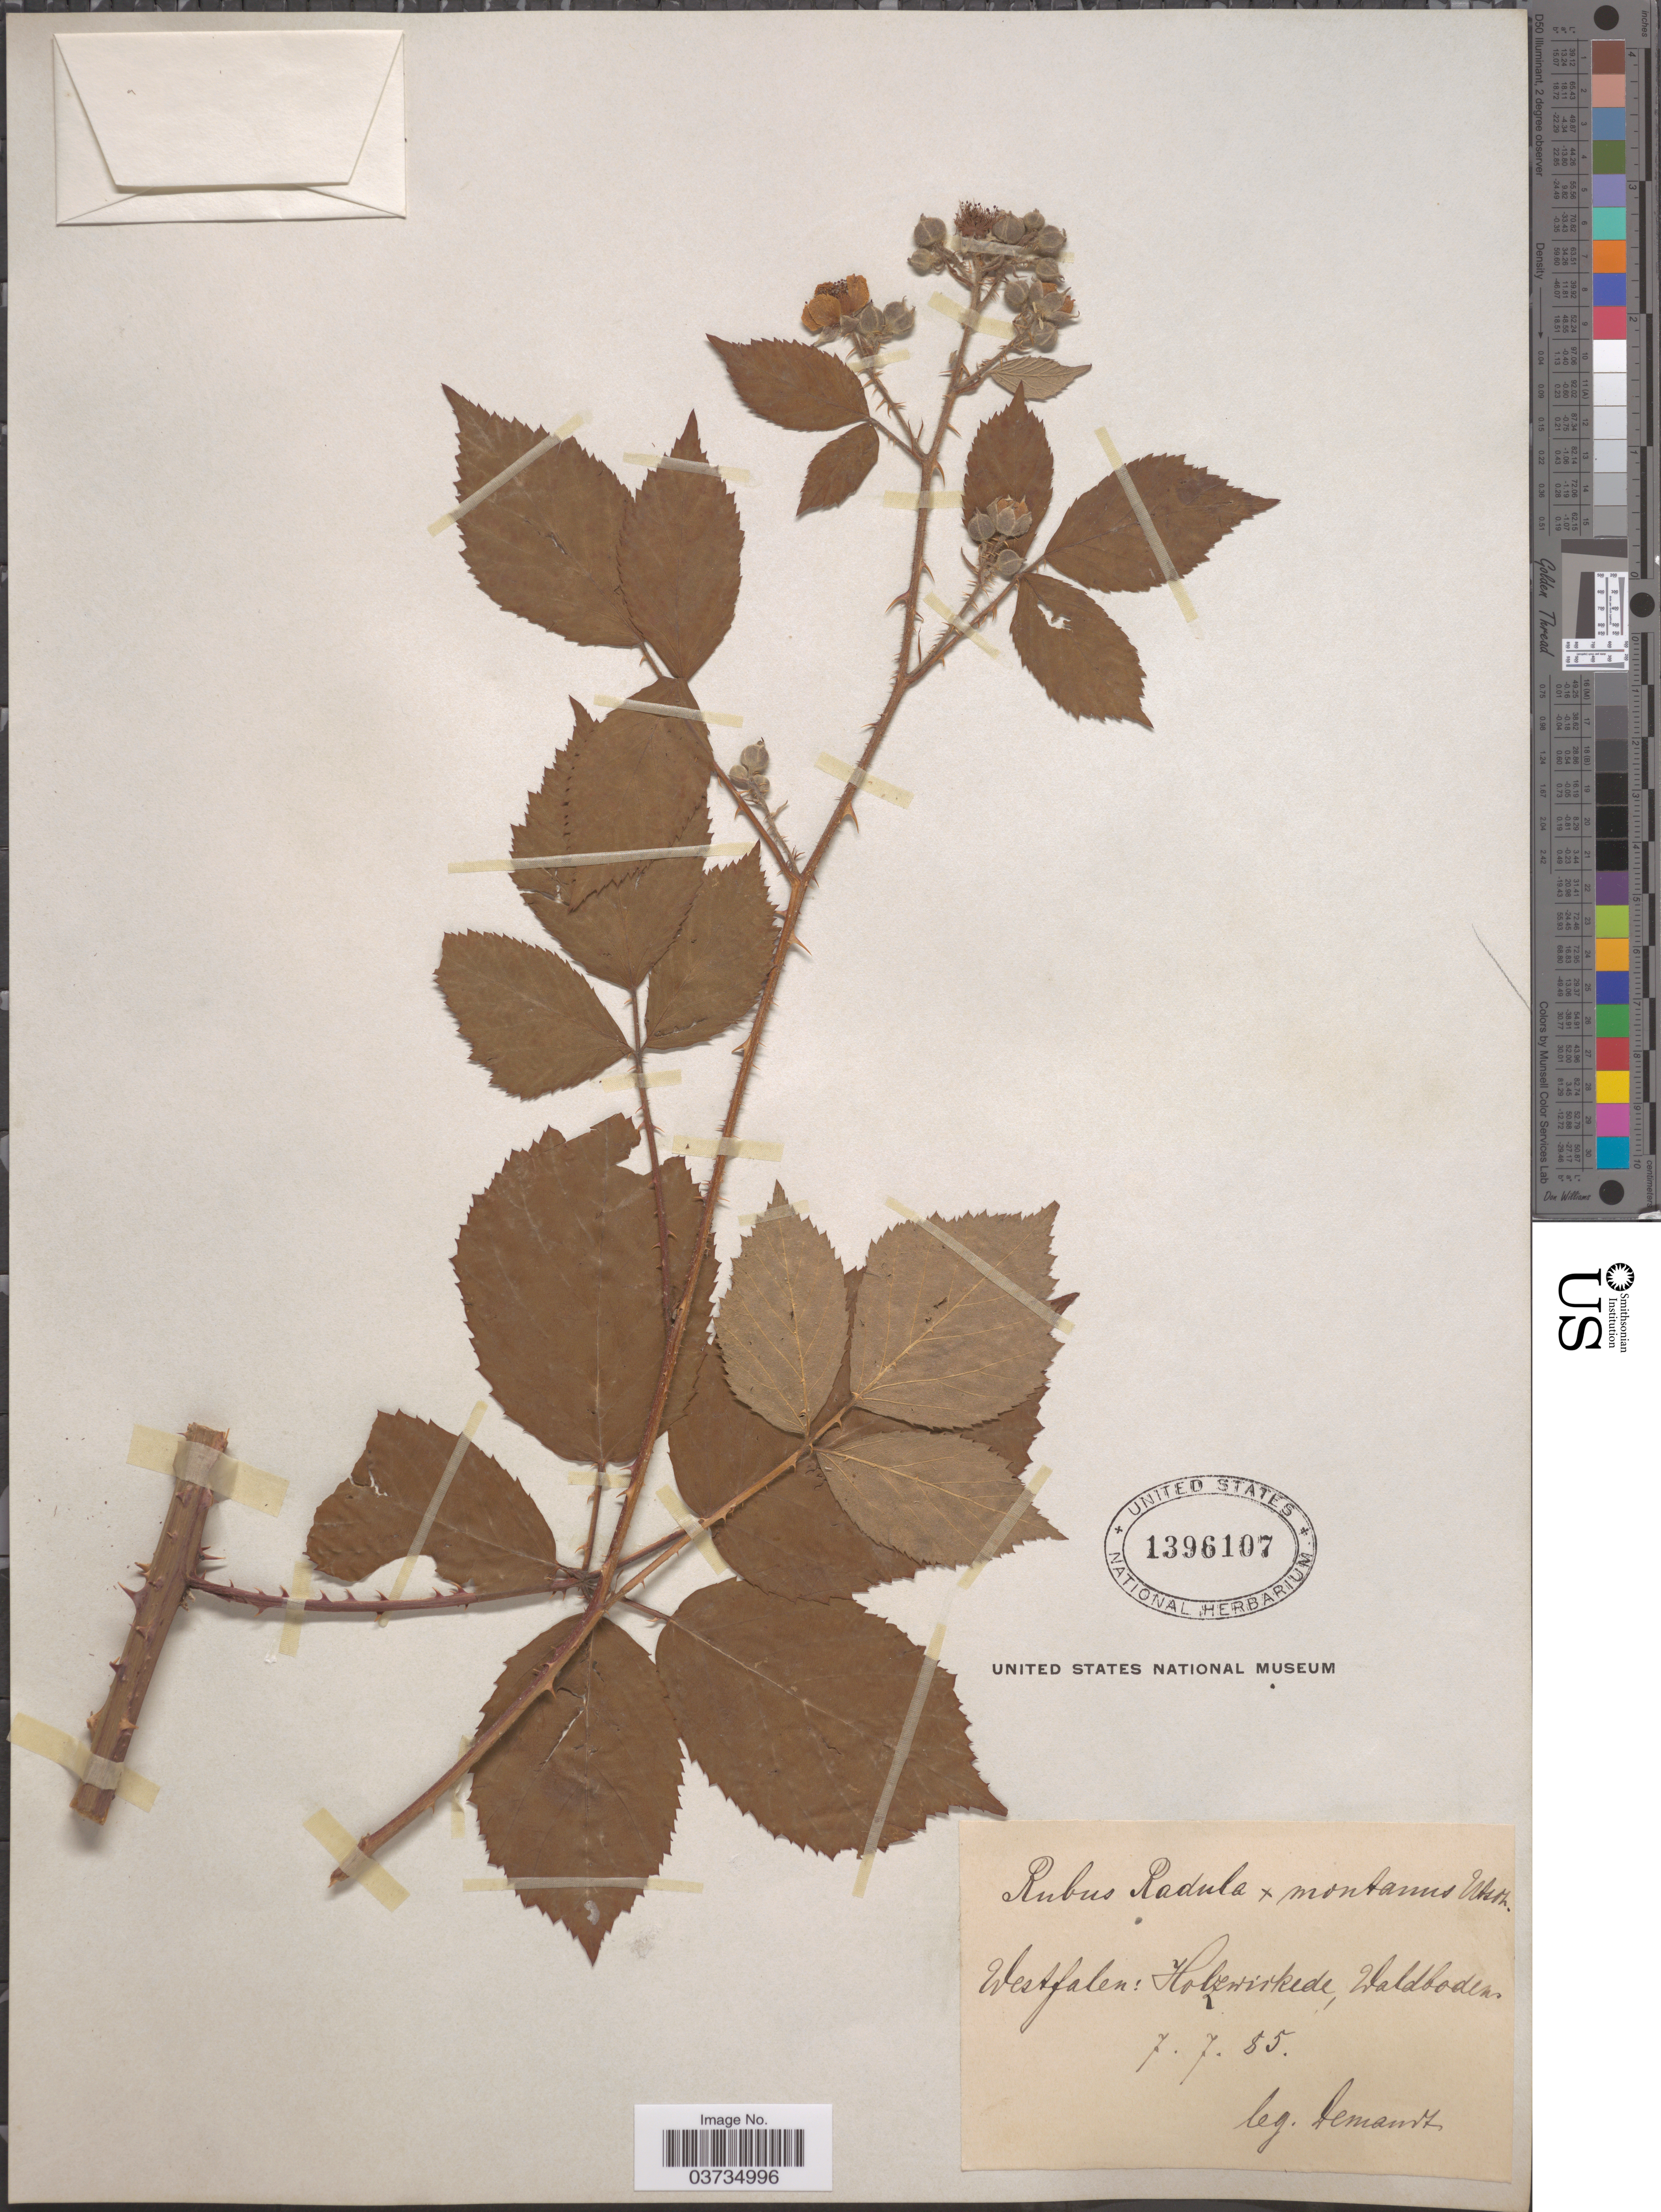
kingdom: Plantae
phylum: Tracheophyta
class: Magnoliopsida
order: Rosales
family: Rosaceae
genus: Rubus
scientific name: Rubus radula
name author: Weihe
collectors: -. Demandt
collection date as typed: Transcribed d/m/y: 7/7/85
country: Germany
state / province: Nordrhein-Westfalen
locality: Westfalen: Holzewickede, Waldboden.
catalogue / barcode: US 1396107